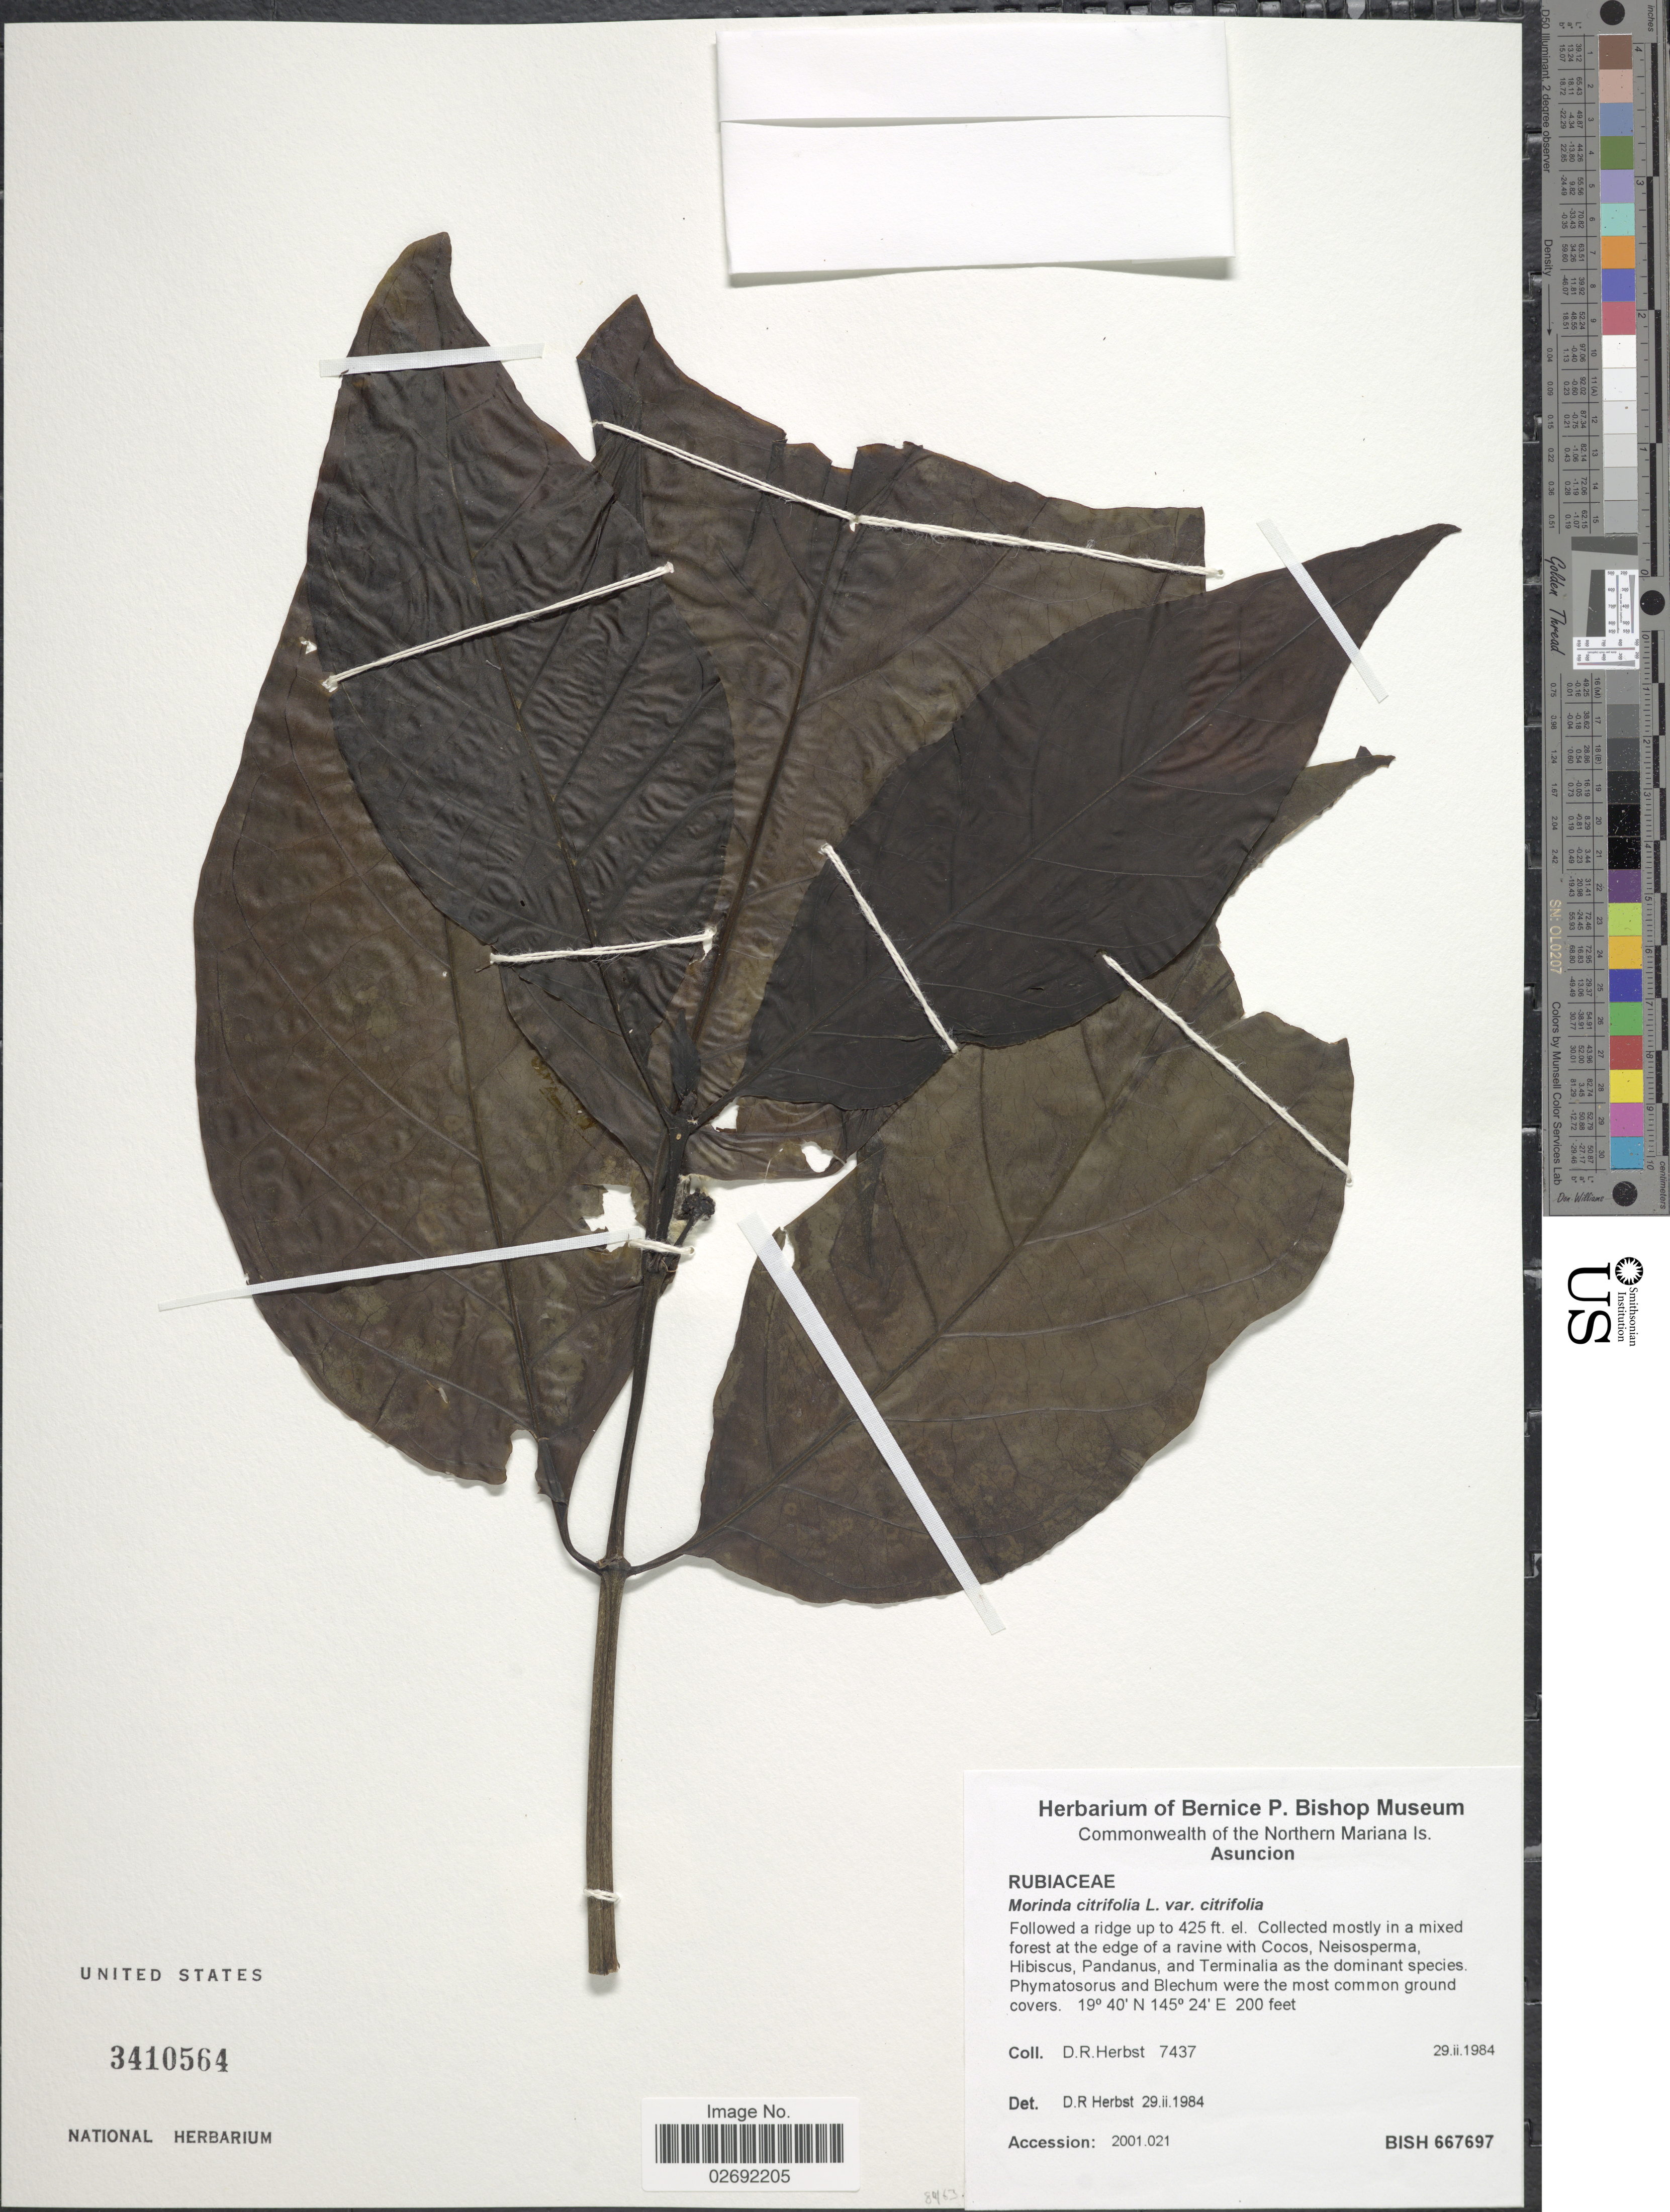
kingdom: Plantae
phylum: Tracheophyta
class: Magnoliopsida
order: Gentianales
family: Rubiaceae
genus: Morinda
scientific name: Morinda citrifolia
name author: L.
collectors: D. R. Herbst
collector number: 7437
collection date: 1984-02-29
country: Northern Mariana Islands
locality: Asuncion.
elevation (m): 61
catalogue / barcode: US 3410564